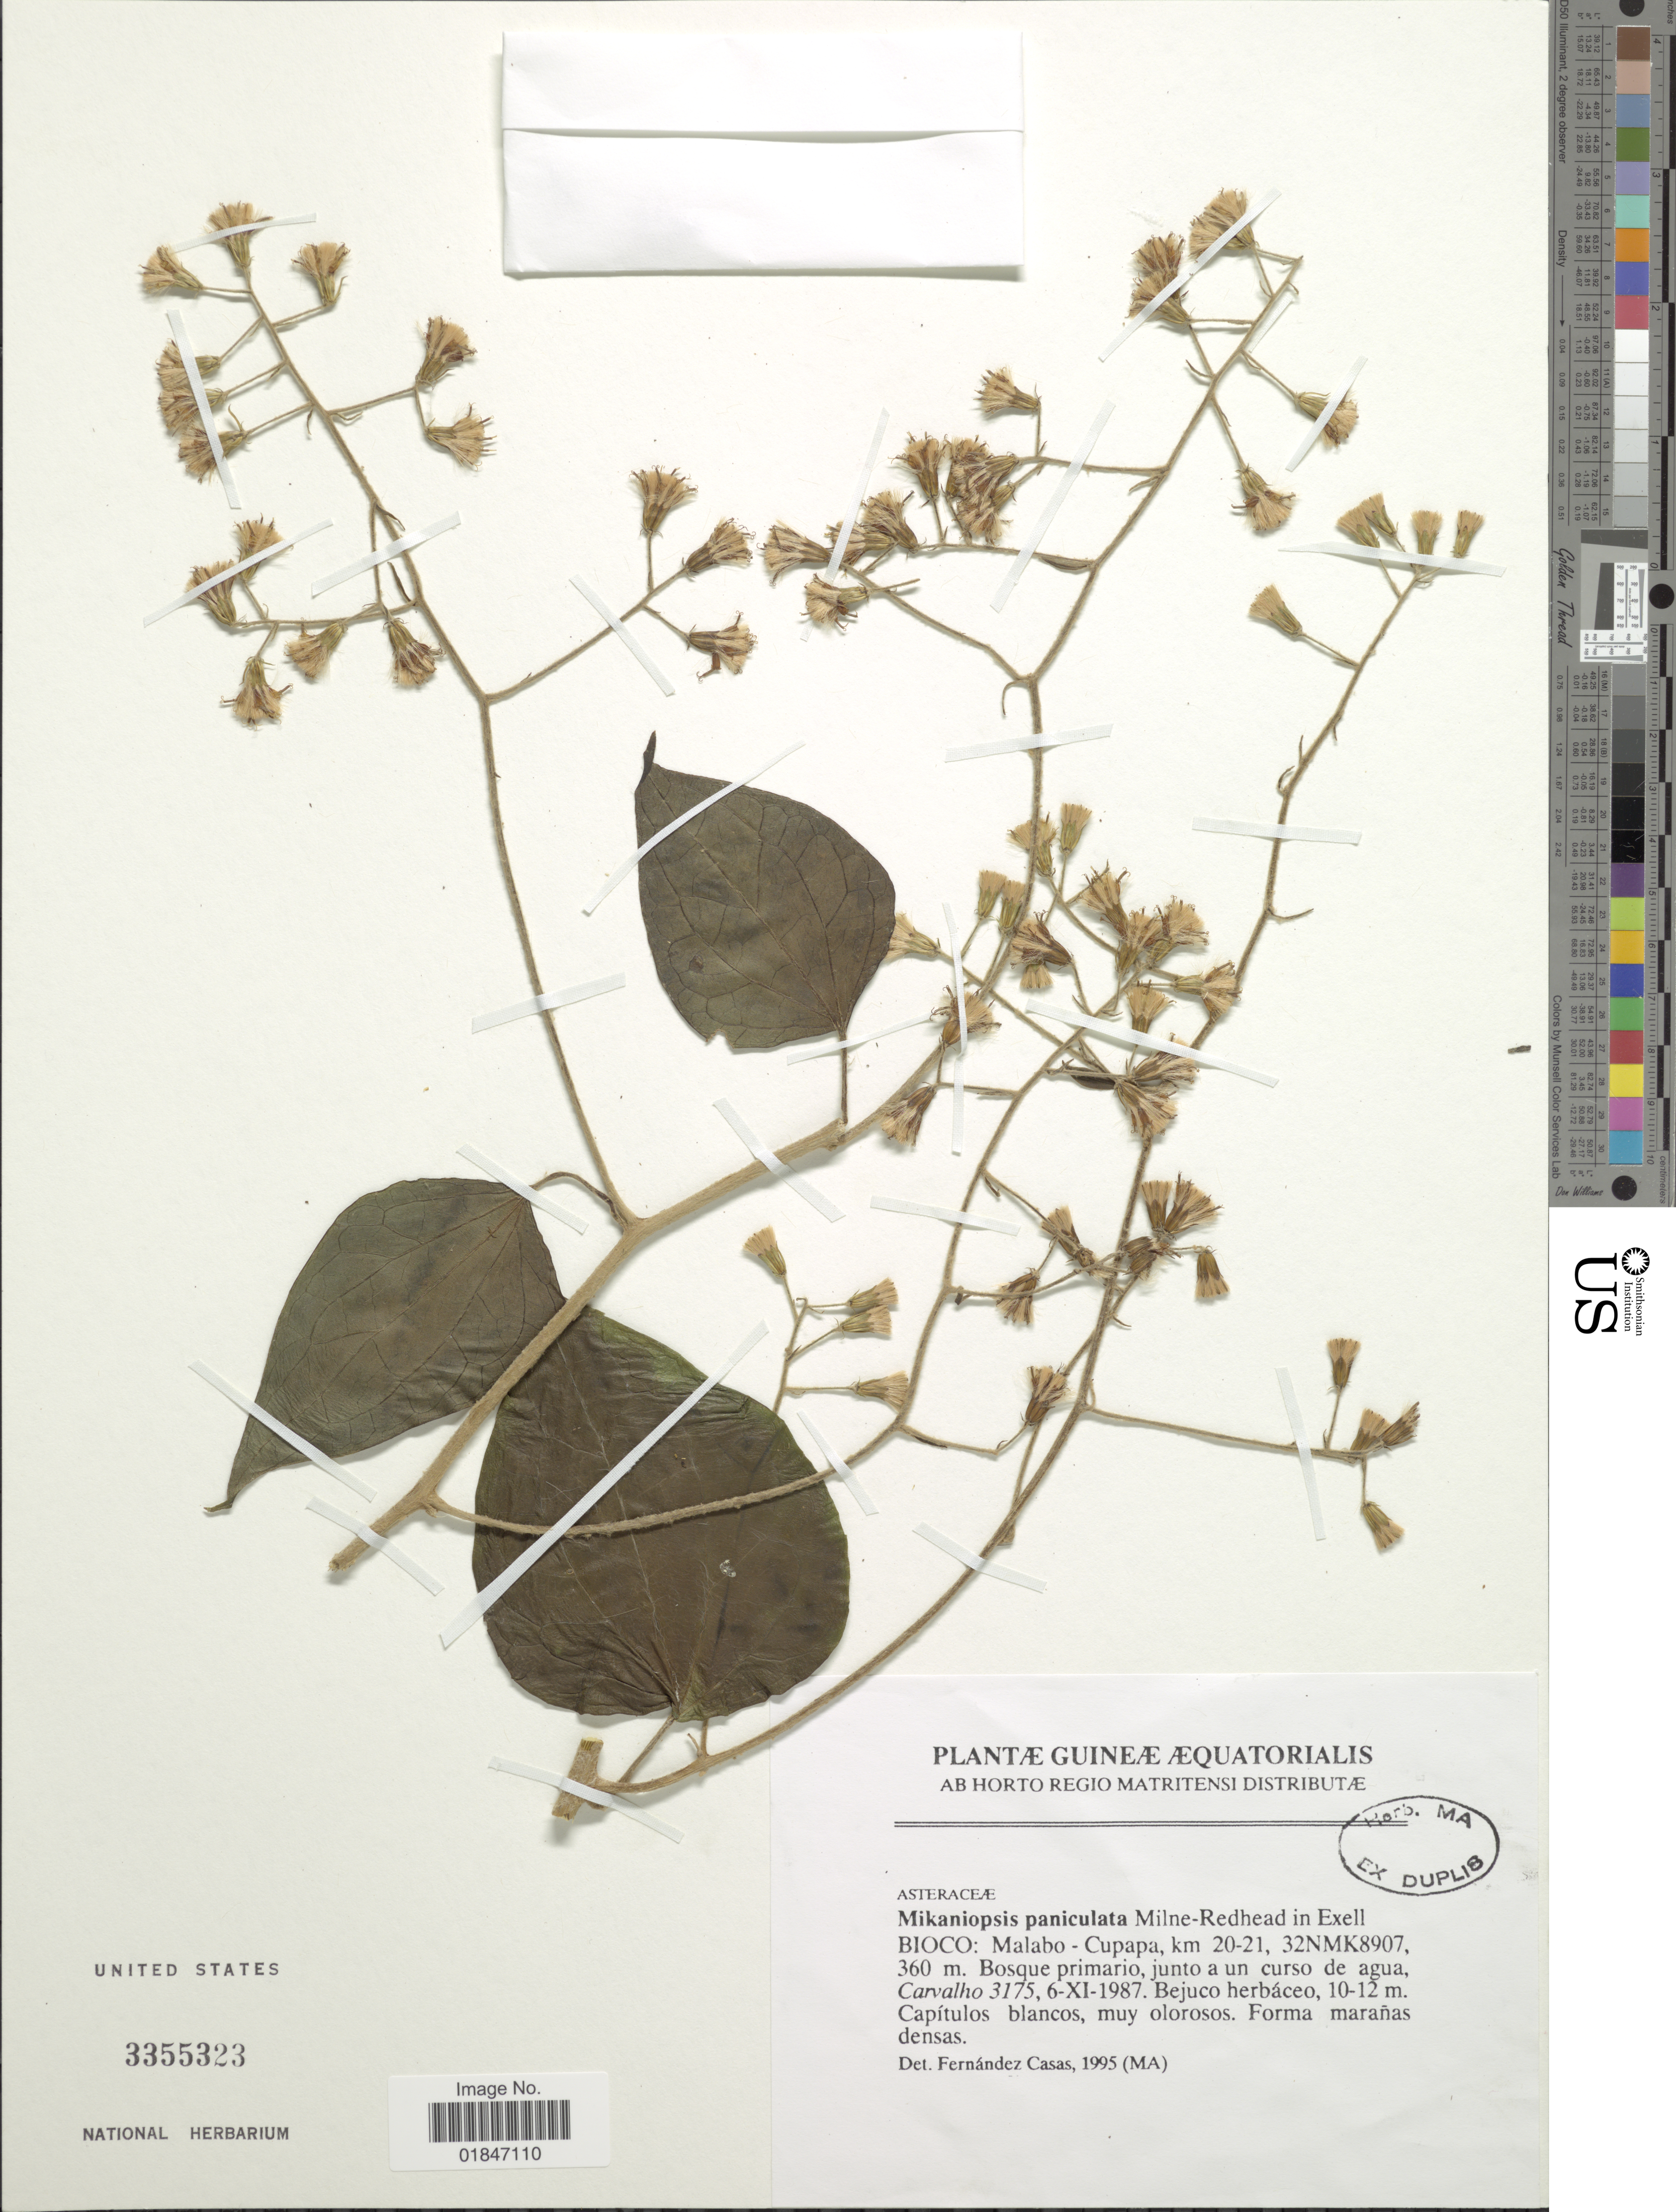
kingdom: Plantae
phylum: Tracheophyta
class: Magnoliopsida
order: Asterales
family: Asteraceae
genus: Mikaniopsis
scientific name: Mikaniopsis paniculata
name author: Milne-Redh.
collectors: Carvalho, --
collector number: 3175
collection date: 1987-11-06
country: Equatorial Guinea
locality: Bioco: Malabo - Cupapam km 20-21, 32NMK8907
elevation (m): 360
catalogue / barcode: US 3355323